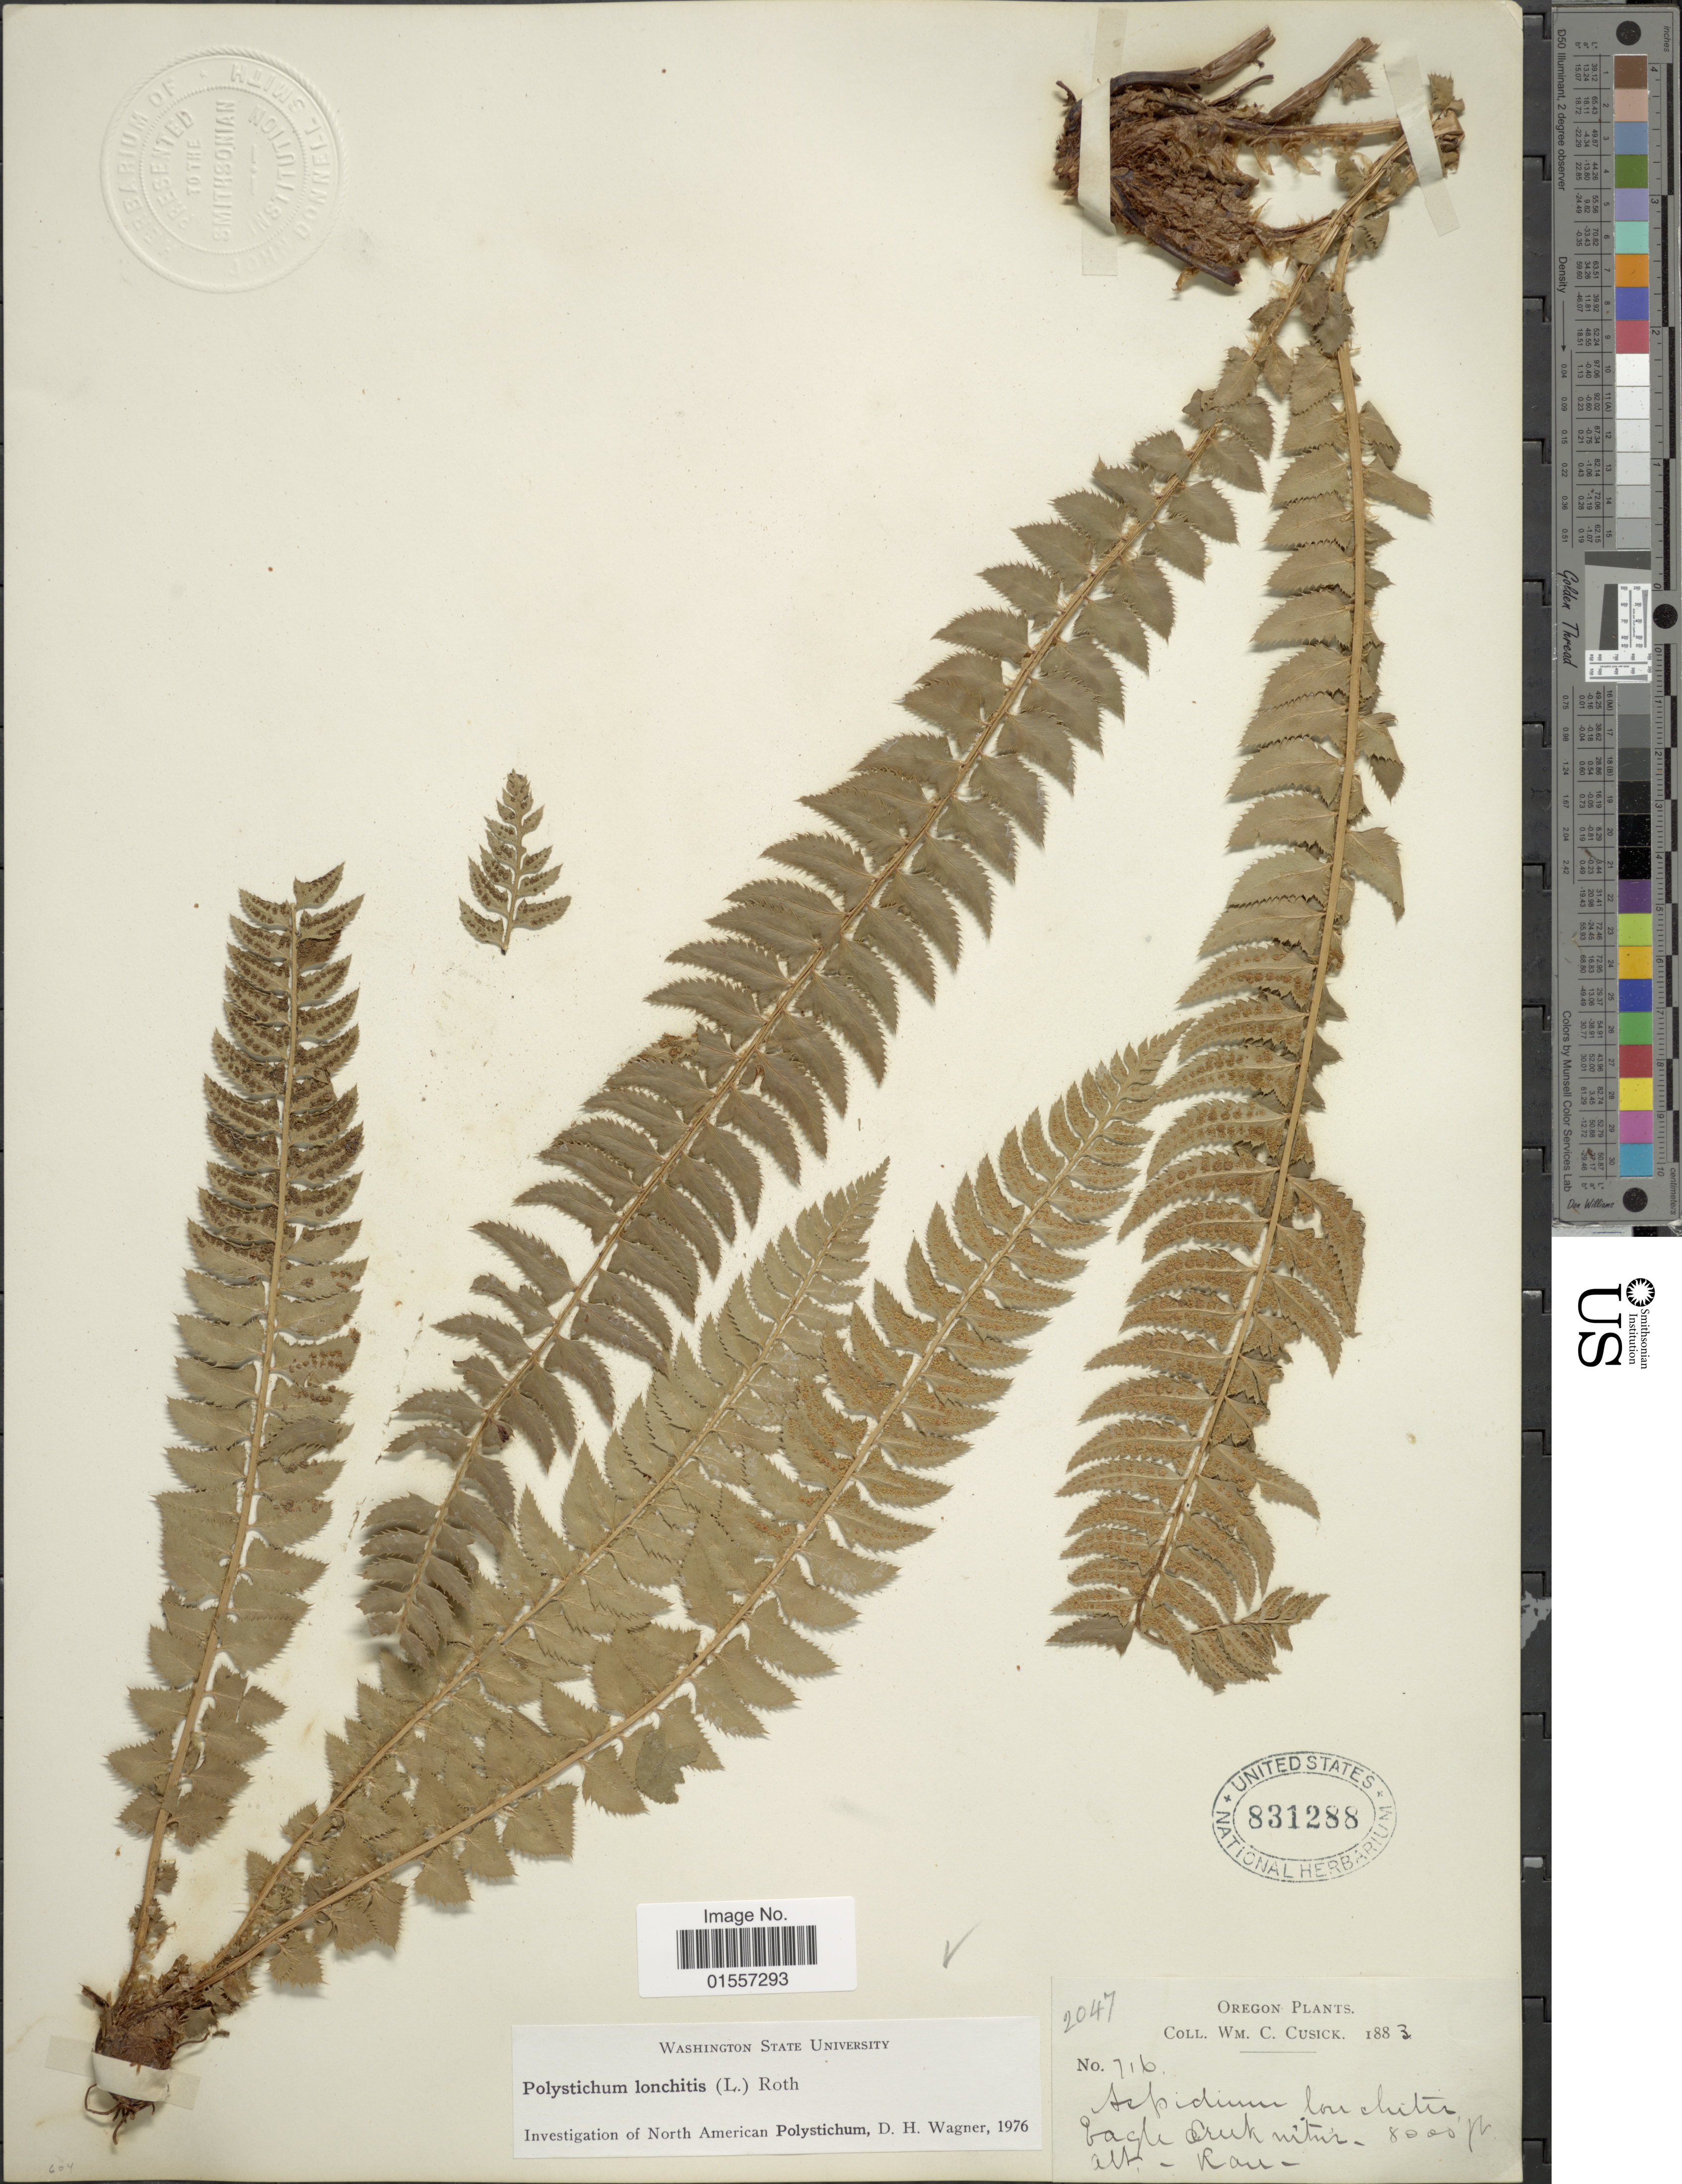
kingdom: Plantae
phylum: Tracheophyta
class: Polypodiopsida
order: Polypodiales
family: Dryopteridaceae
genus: Polystichum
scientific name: Polystichum lonchitis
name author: (Roth) L.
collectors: W. C. Cusick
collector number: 716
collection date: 1883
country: United States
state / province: Oregon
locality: Eagle Creek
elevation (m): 2438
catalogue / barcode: US 831288